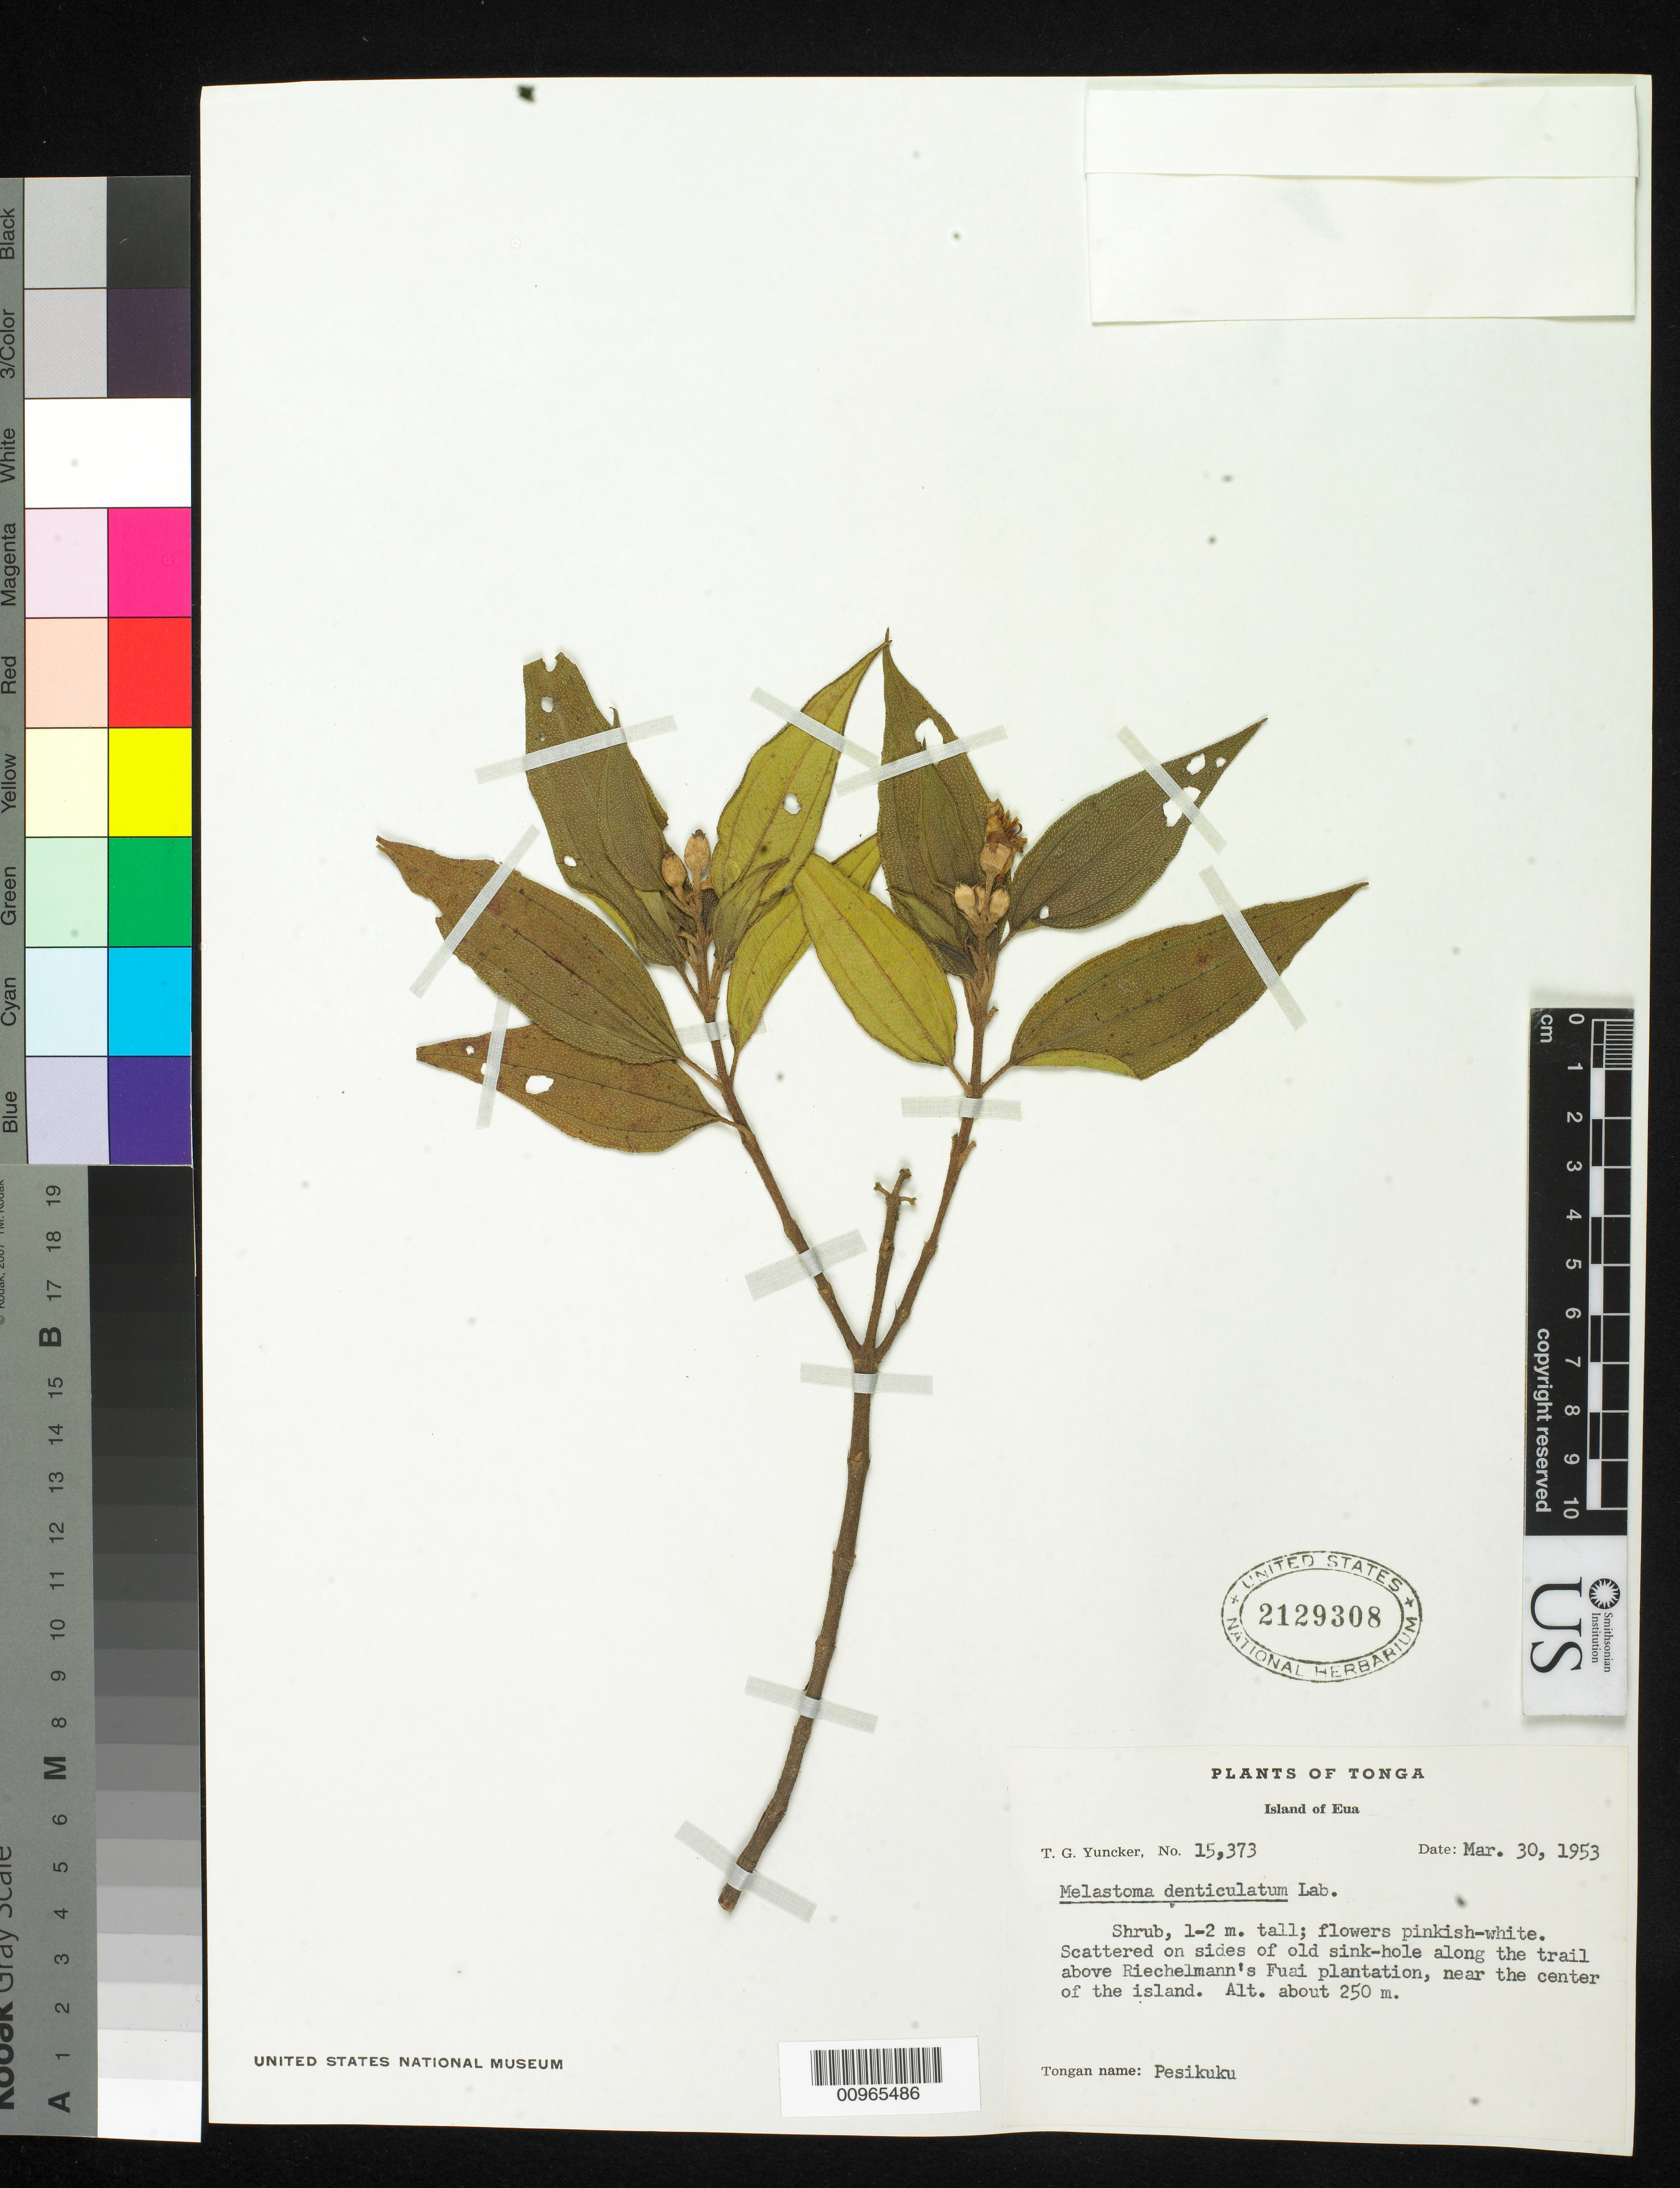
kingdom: Plantae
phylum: Tracheophyta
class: Magnoliopsida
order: Myrtales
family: Melastomataceae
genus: Melastoma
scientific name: Melastoma denticulatum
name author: Labill.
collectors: T. G. Yuncker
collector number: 15373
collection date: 1953-03-30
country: Tonga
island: Eua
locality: Scattered on sides of an old sink-hole along the trail above Riechelmann's Fuai plantation, near the center of the island.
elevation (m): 250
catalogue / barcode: US 2129308